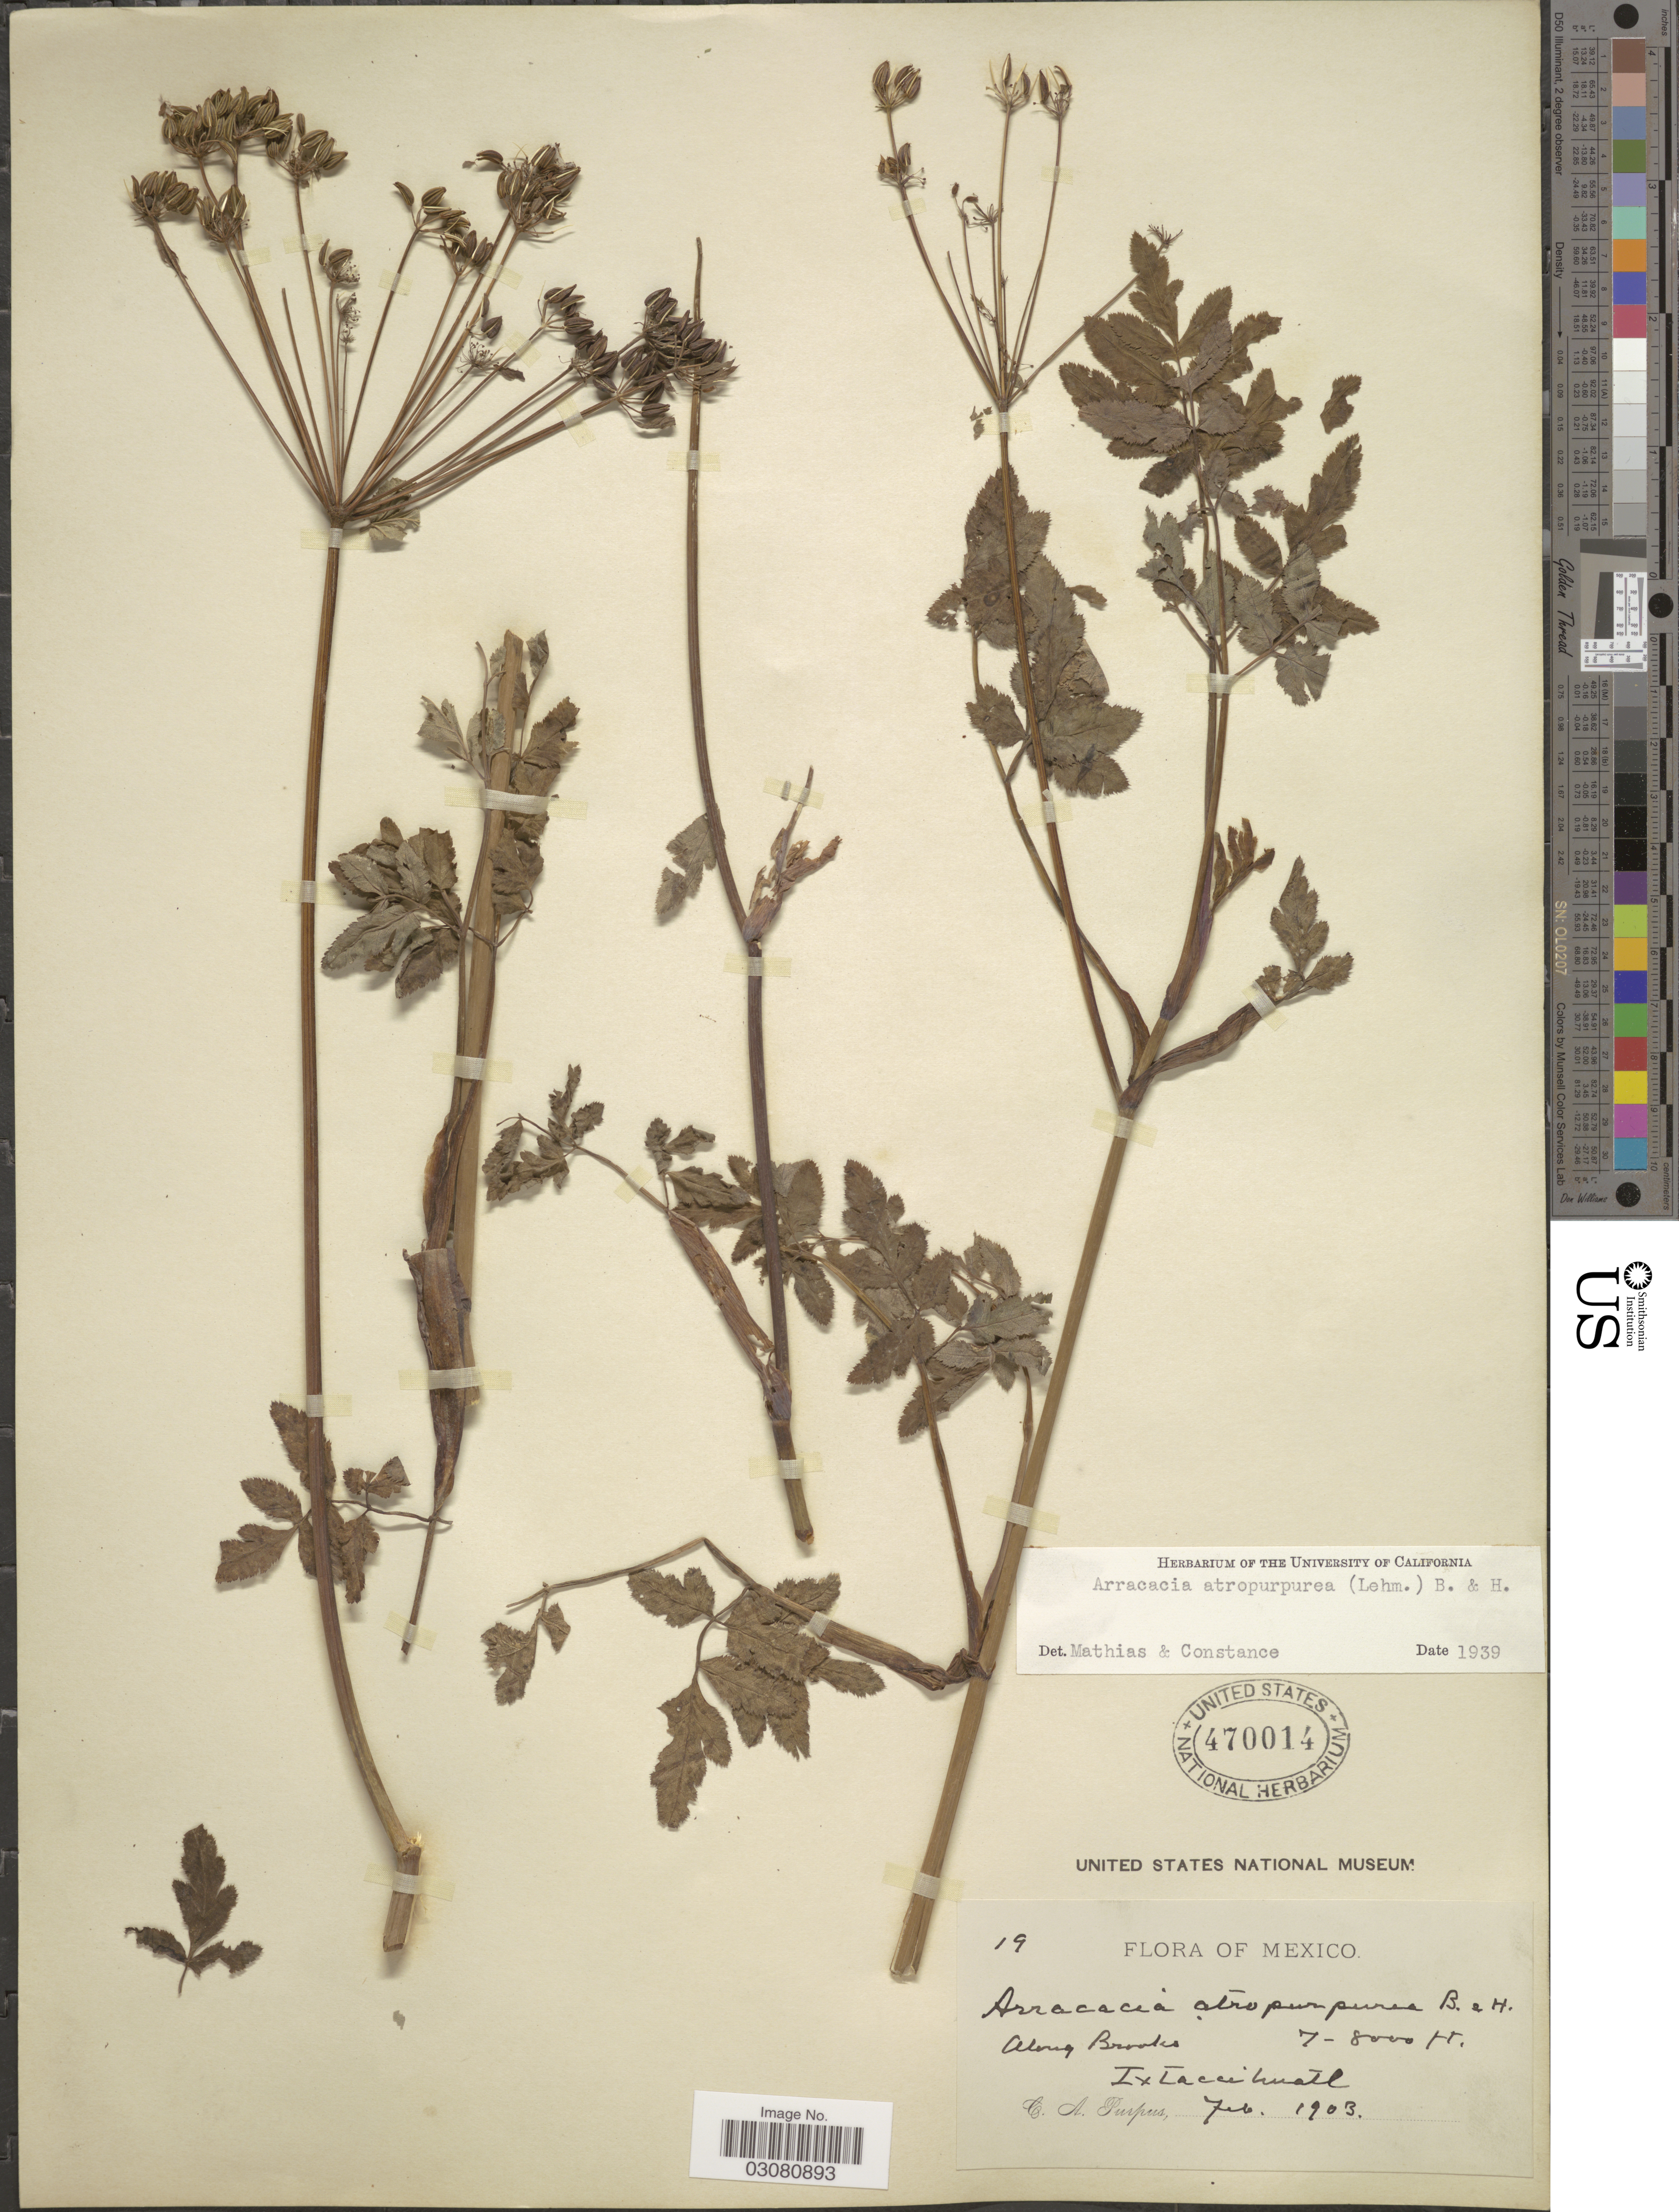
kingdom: Plantae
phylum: Tracheophyta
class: Magnoliopsida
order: Apiales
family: Apiaceae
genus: Arracacia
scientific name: Arracacia atropurpurea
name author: (Lehm.) Benth. & Hook. f. ex Hemsl.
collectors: C. A. Purpus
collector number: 19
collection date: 1903-02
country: Mexico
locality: Along Brooks. Ixtaccihuatl.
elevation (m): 2134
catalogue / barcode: US 470014